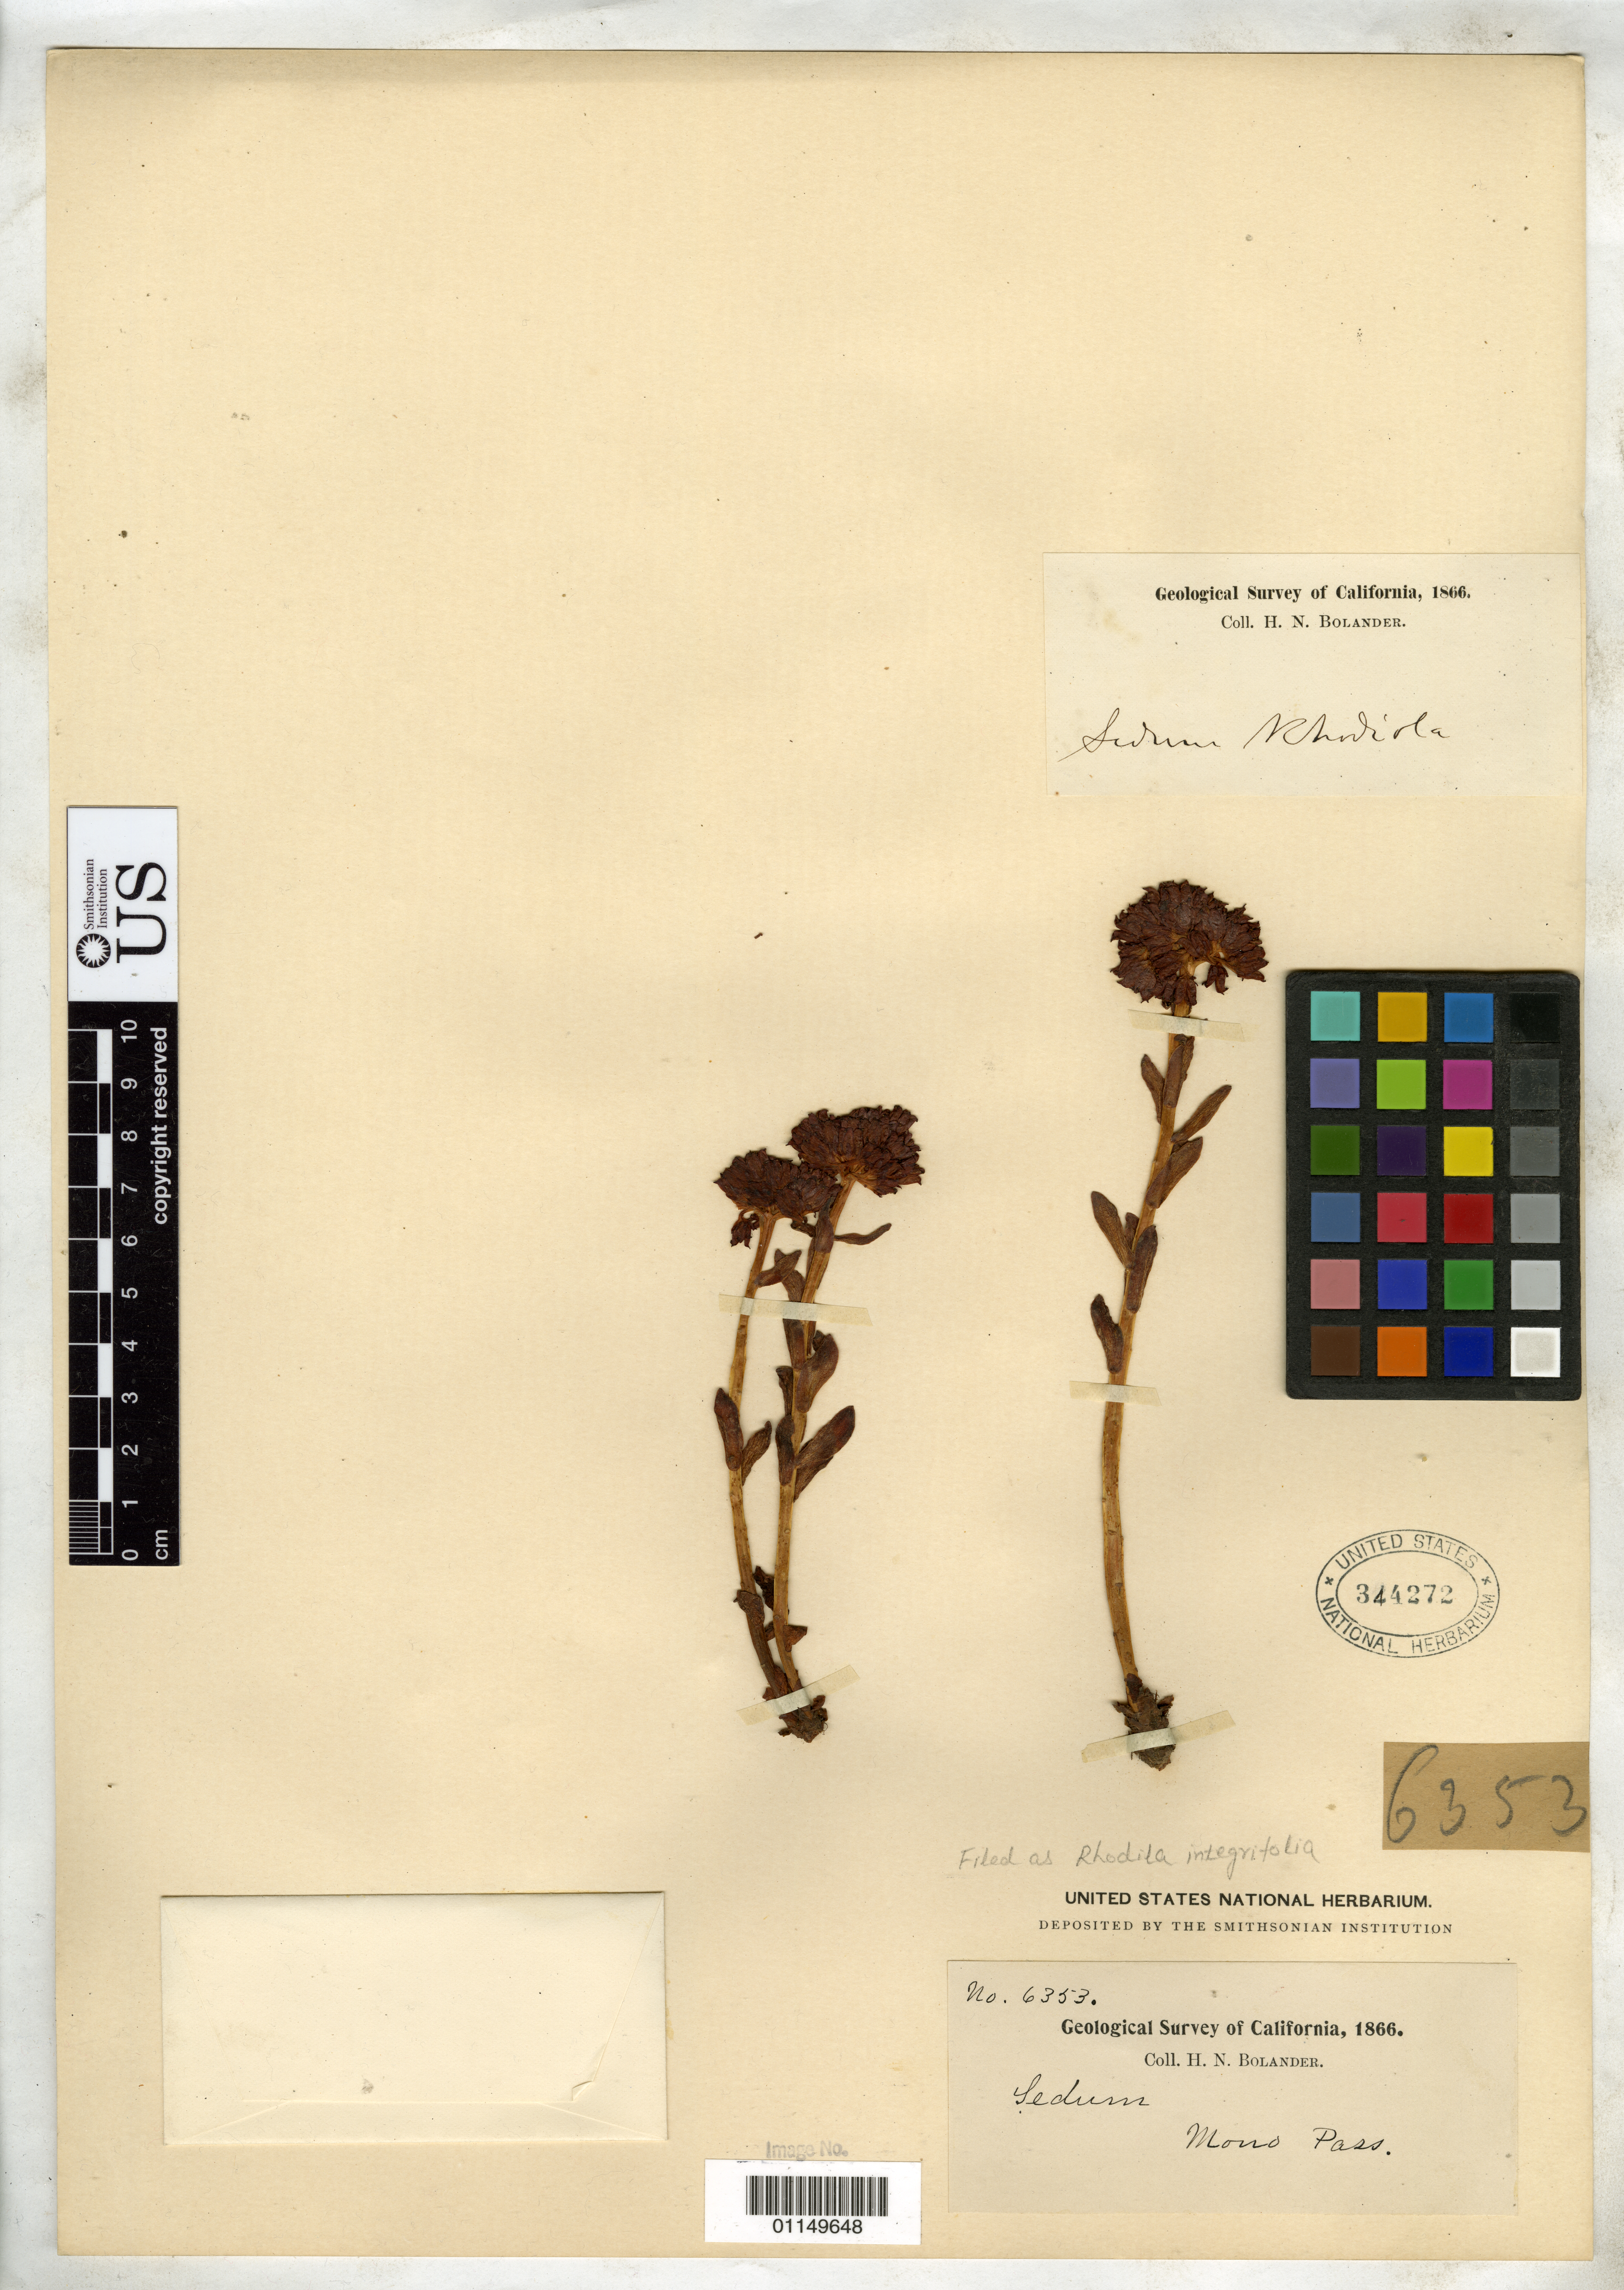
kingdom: Plantae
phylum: Tracheophyta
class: Magnoliopsida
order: Saxifragales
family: Crassulaceae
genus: Rhodiola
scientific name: Rhodiola integrifolia subsp. integrifolia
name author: Raf.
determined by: Strong, Mark T., (BOT), Smithsonian Institution - National Museum of Natural History (UNITED STATES)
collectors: H. Bolander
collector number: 6353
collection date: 1866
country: United States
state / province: California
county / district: Mono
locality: Mono Pass.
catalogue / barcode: US 344272